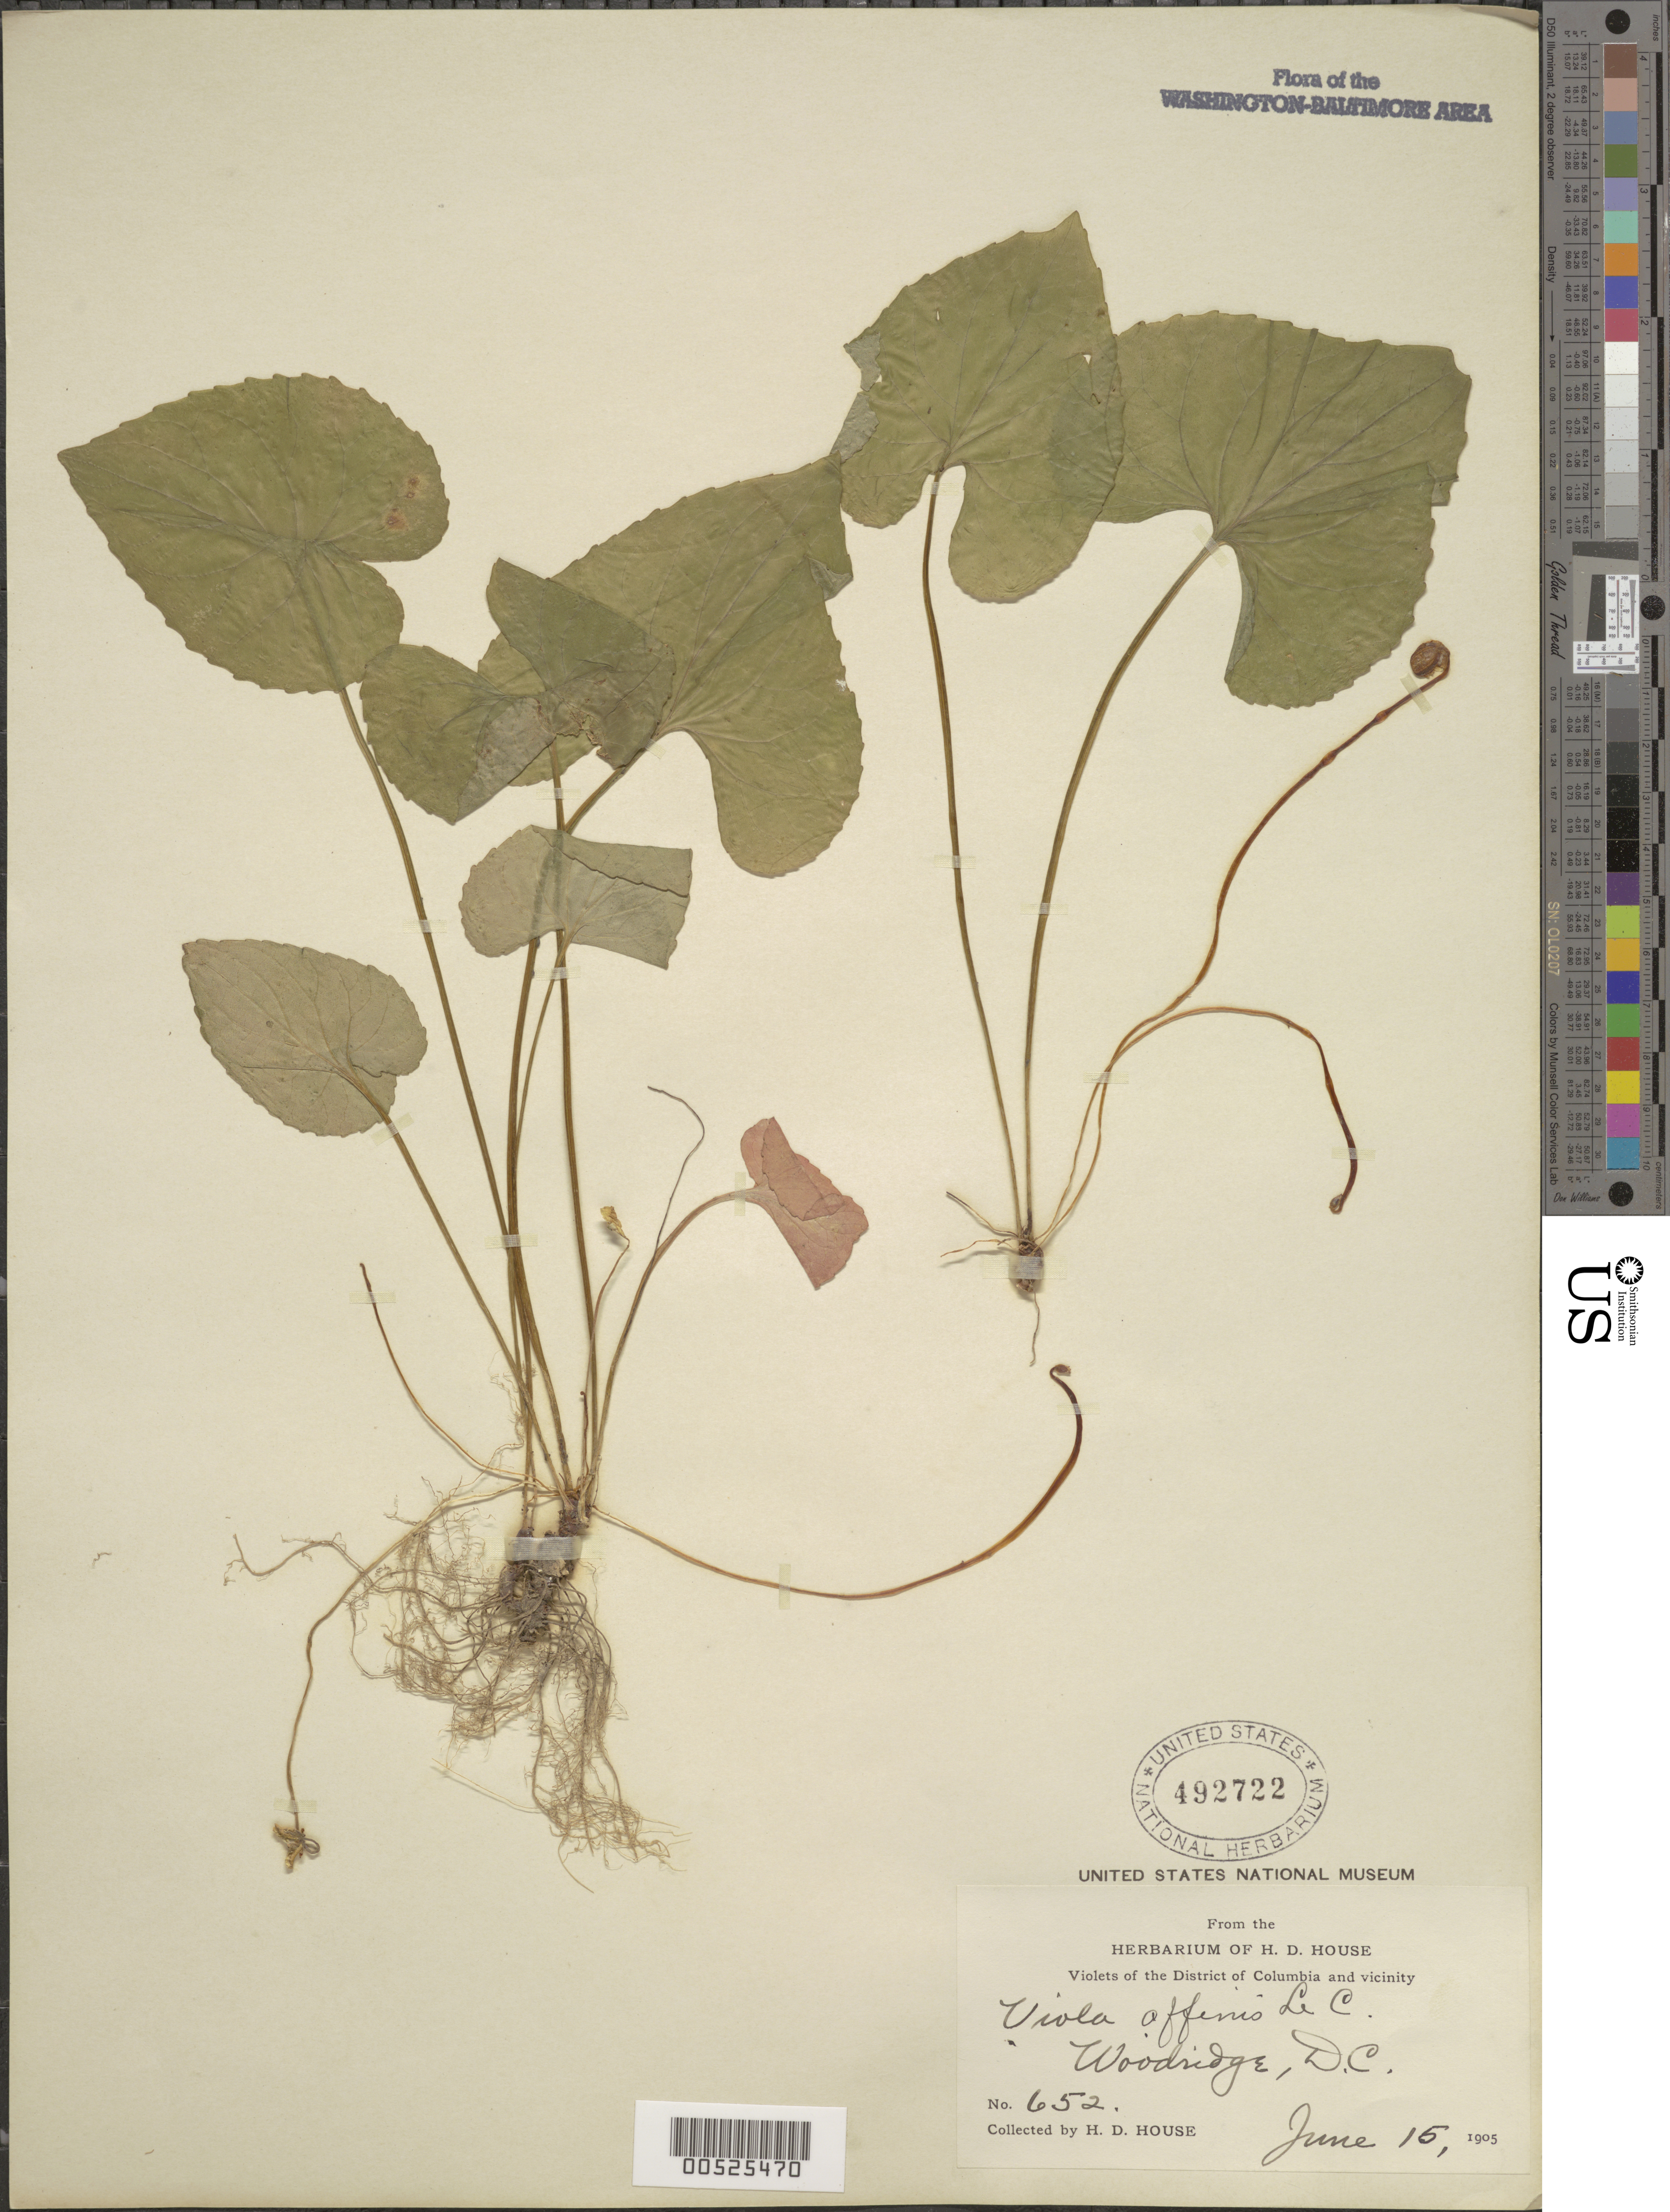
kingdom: Plantae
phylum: Tracheophyta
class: Magnoliopsida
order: Malpighiales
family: Violaceae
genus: Viola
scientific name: Viola sororia var. affinis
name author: (LeConte) McKinney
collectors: H. D. House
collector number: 652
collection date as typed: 15 Jun 1905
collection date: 1905-06-15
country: United States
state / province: District of Columbia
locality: Woodridge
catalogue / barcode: US 492722